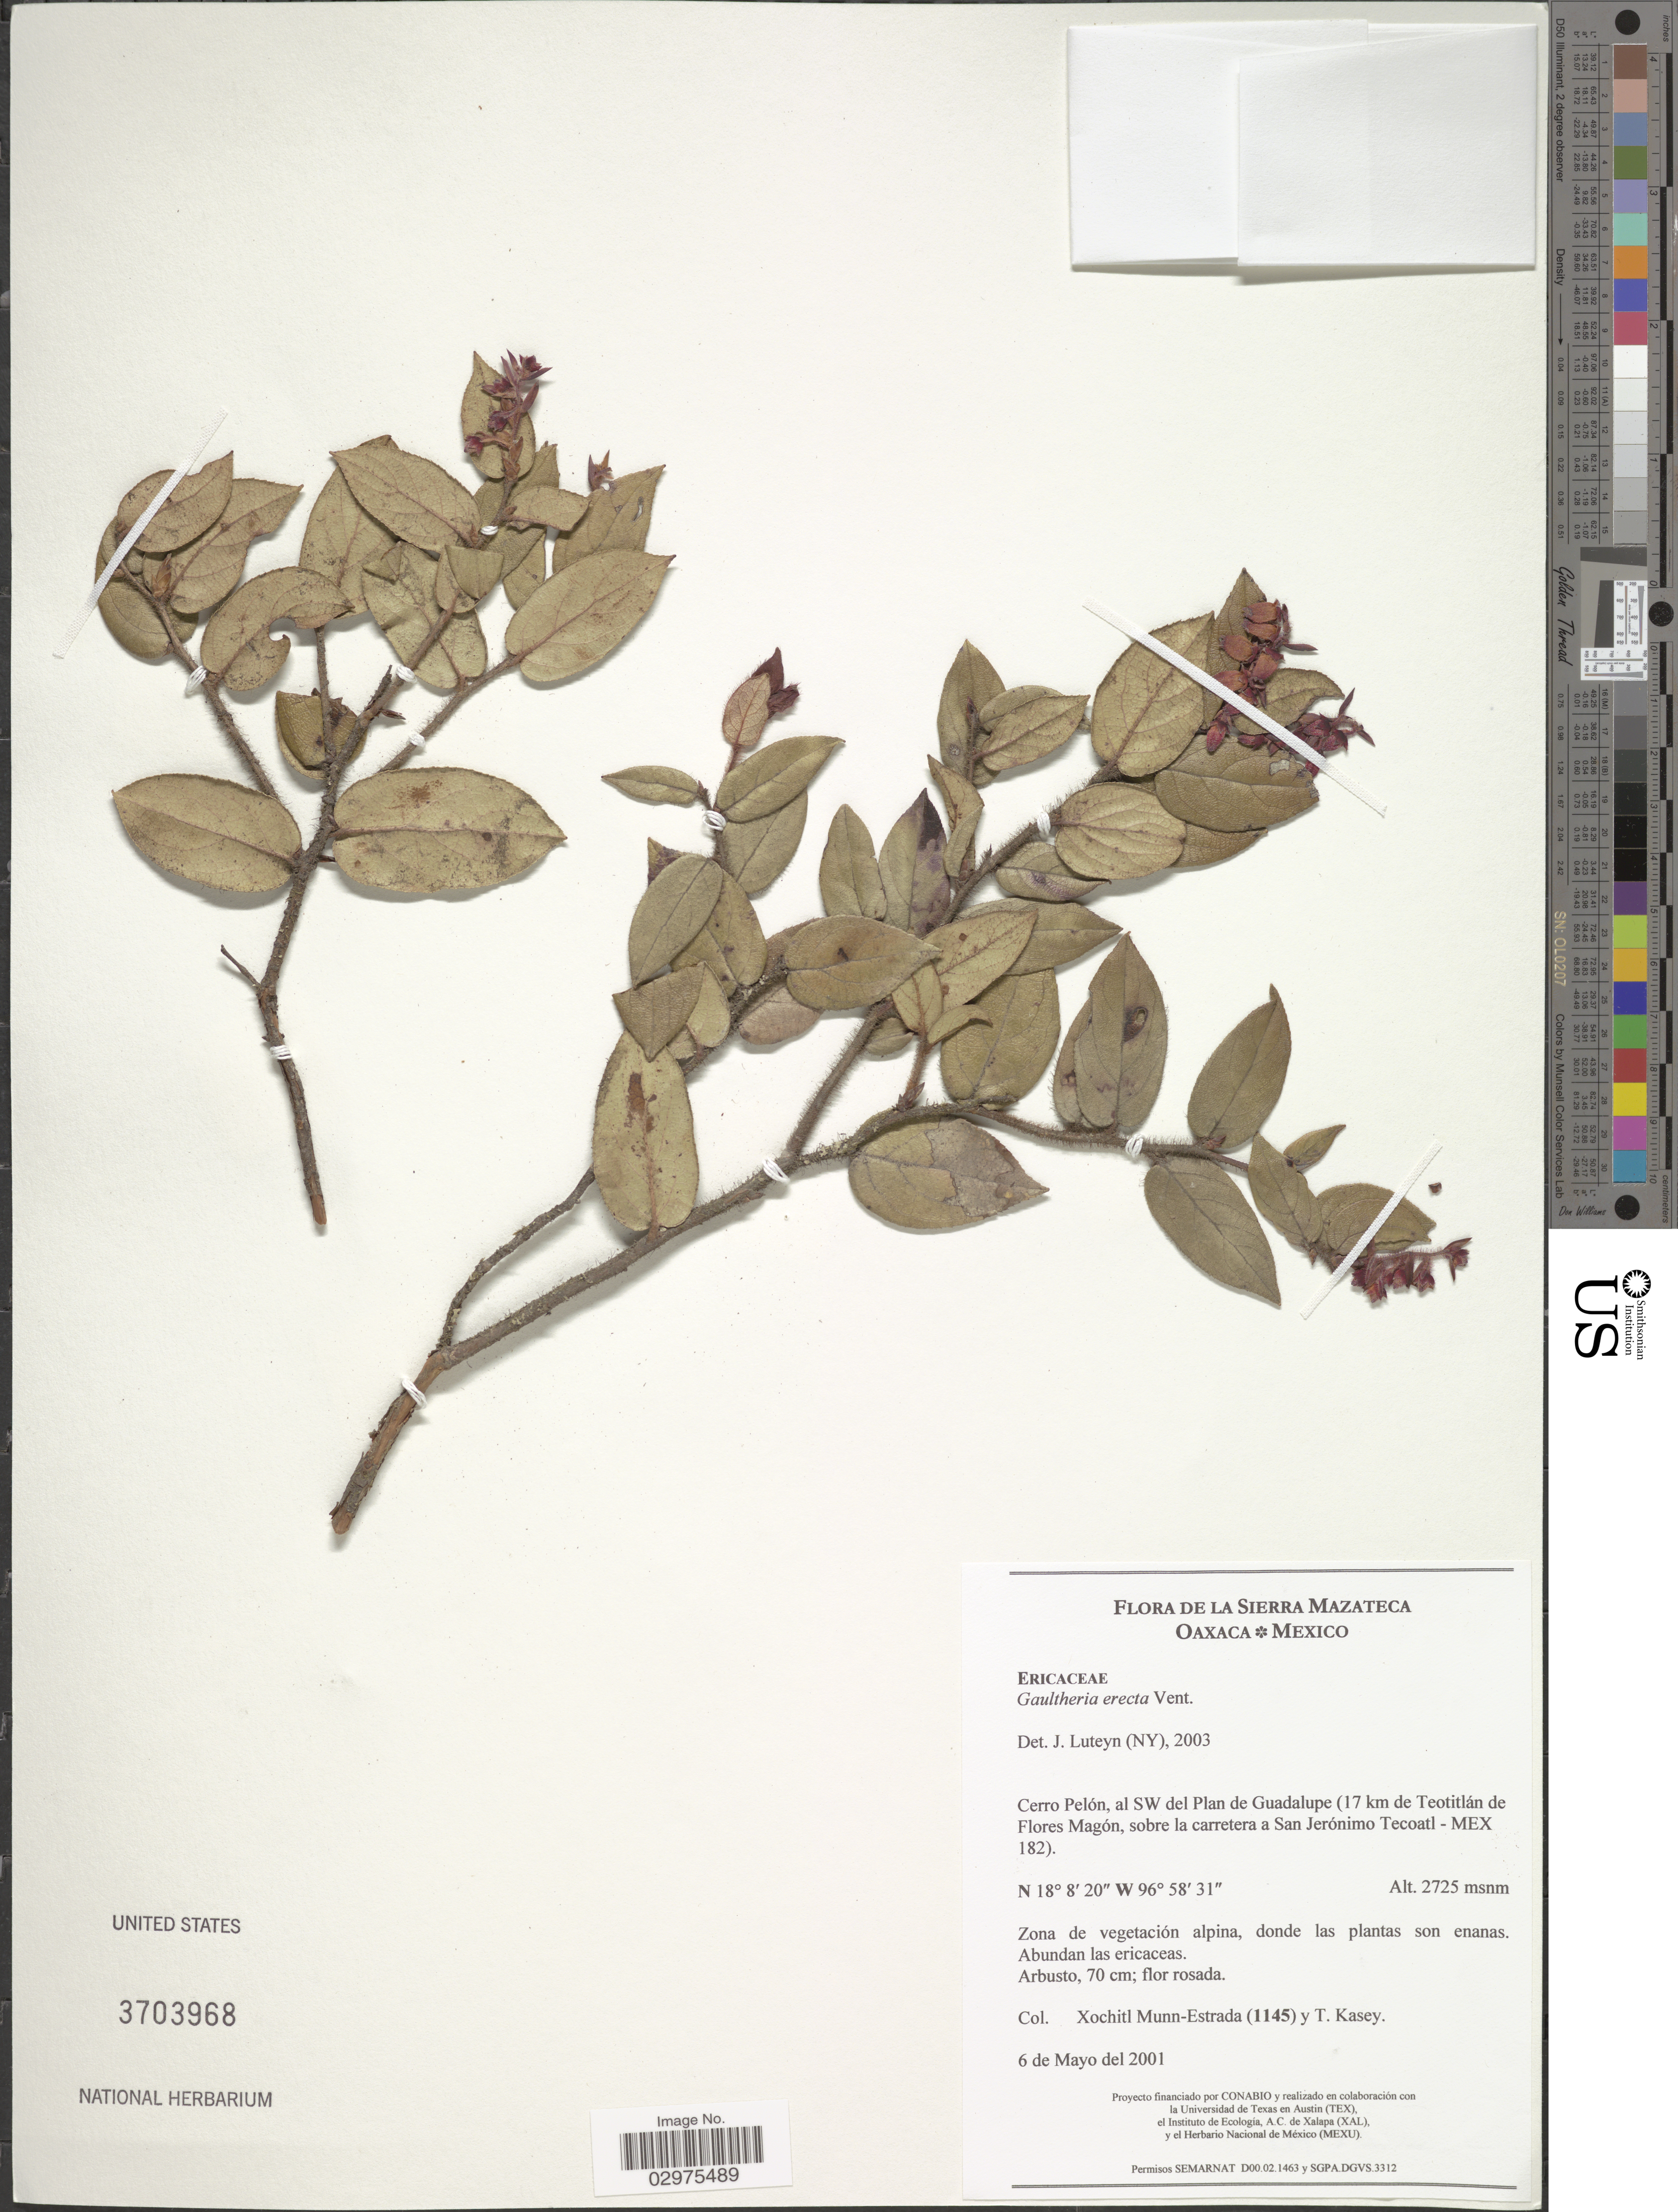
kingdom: Plantae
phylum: Tracheophyta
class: Magnoliopsida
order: Ericales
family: Ericaceae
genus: Gaultheria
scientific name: Gaultheria erecta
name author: Vent.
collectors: X. Munn-Estrada & T. Kasey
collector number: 1145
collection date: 2001-05-06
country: Mexico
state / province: Oaxaca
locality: Sierra Mazateca. Cerro Pelón, al SW del Plan de Guadalupe (17 km de Teotitlán de Flores Magón, sobre la carretera a San Jerónimo Tecoatl - MEX 182).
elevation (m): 2725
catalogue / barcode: US 3703968